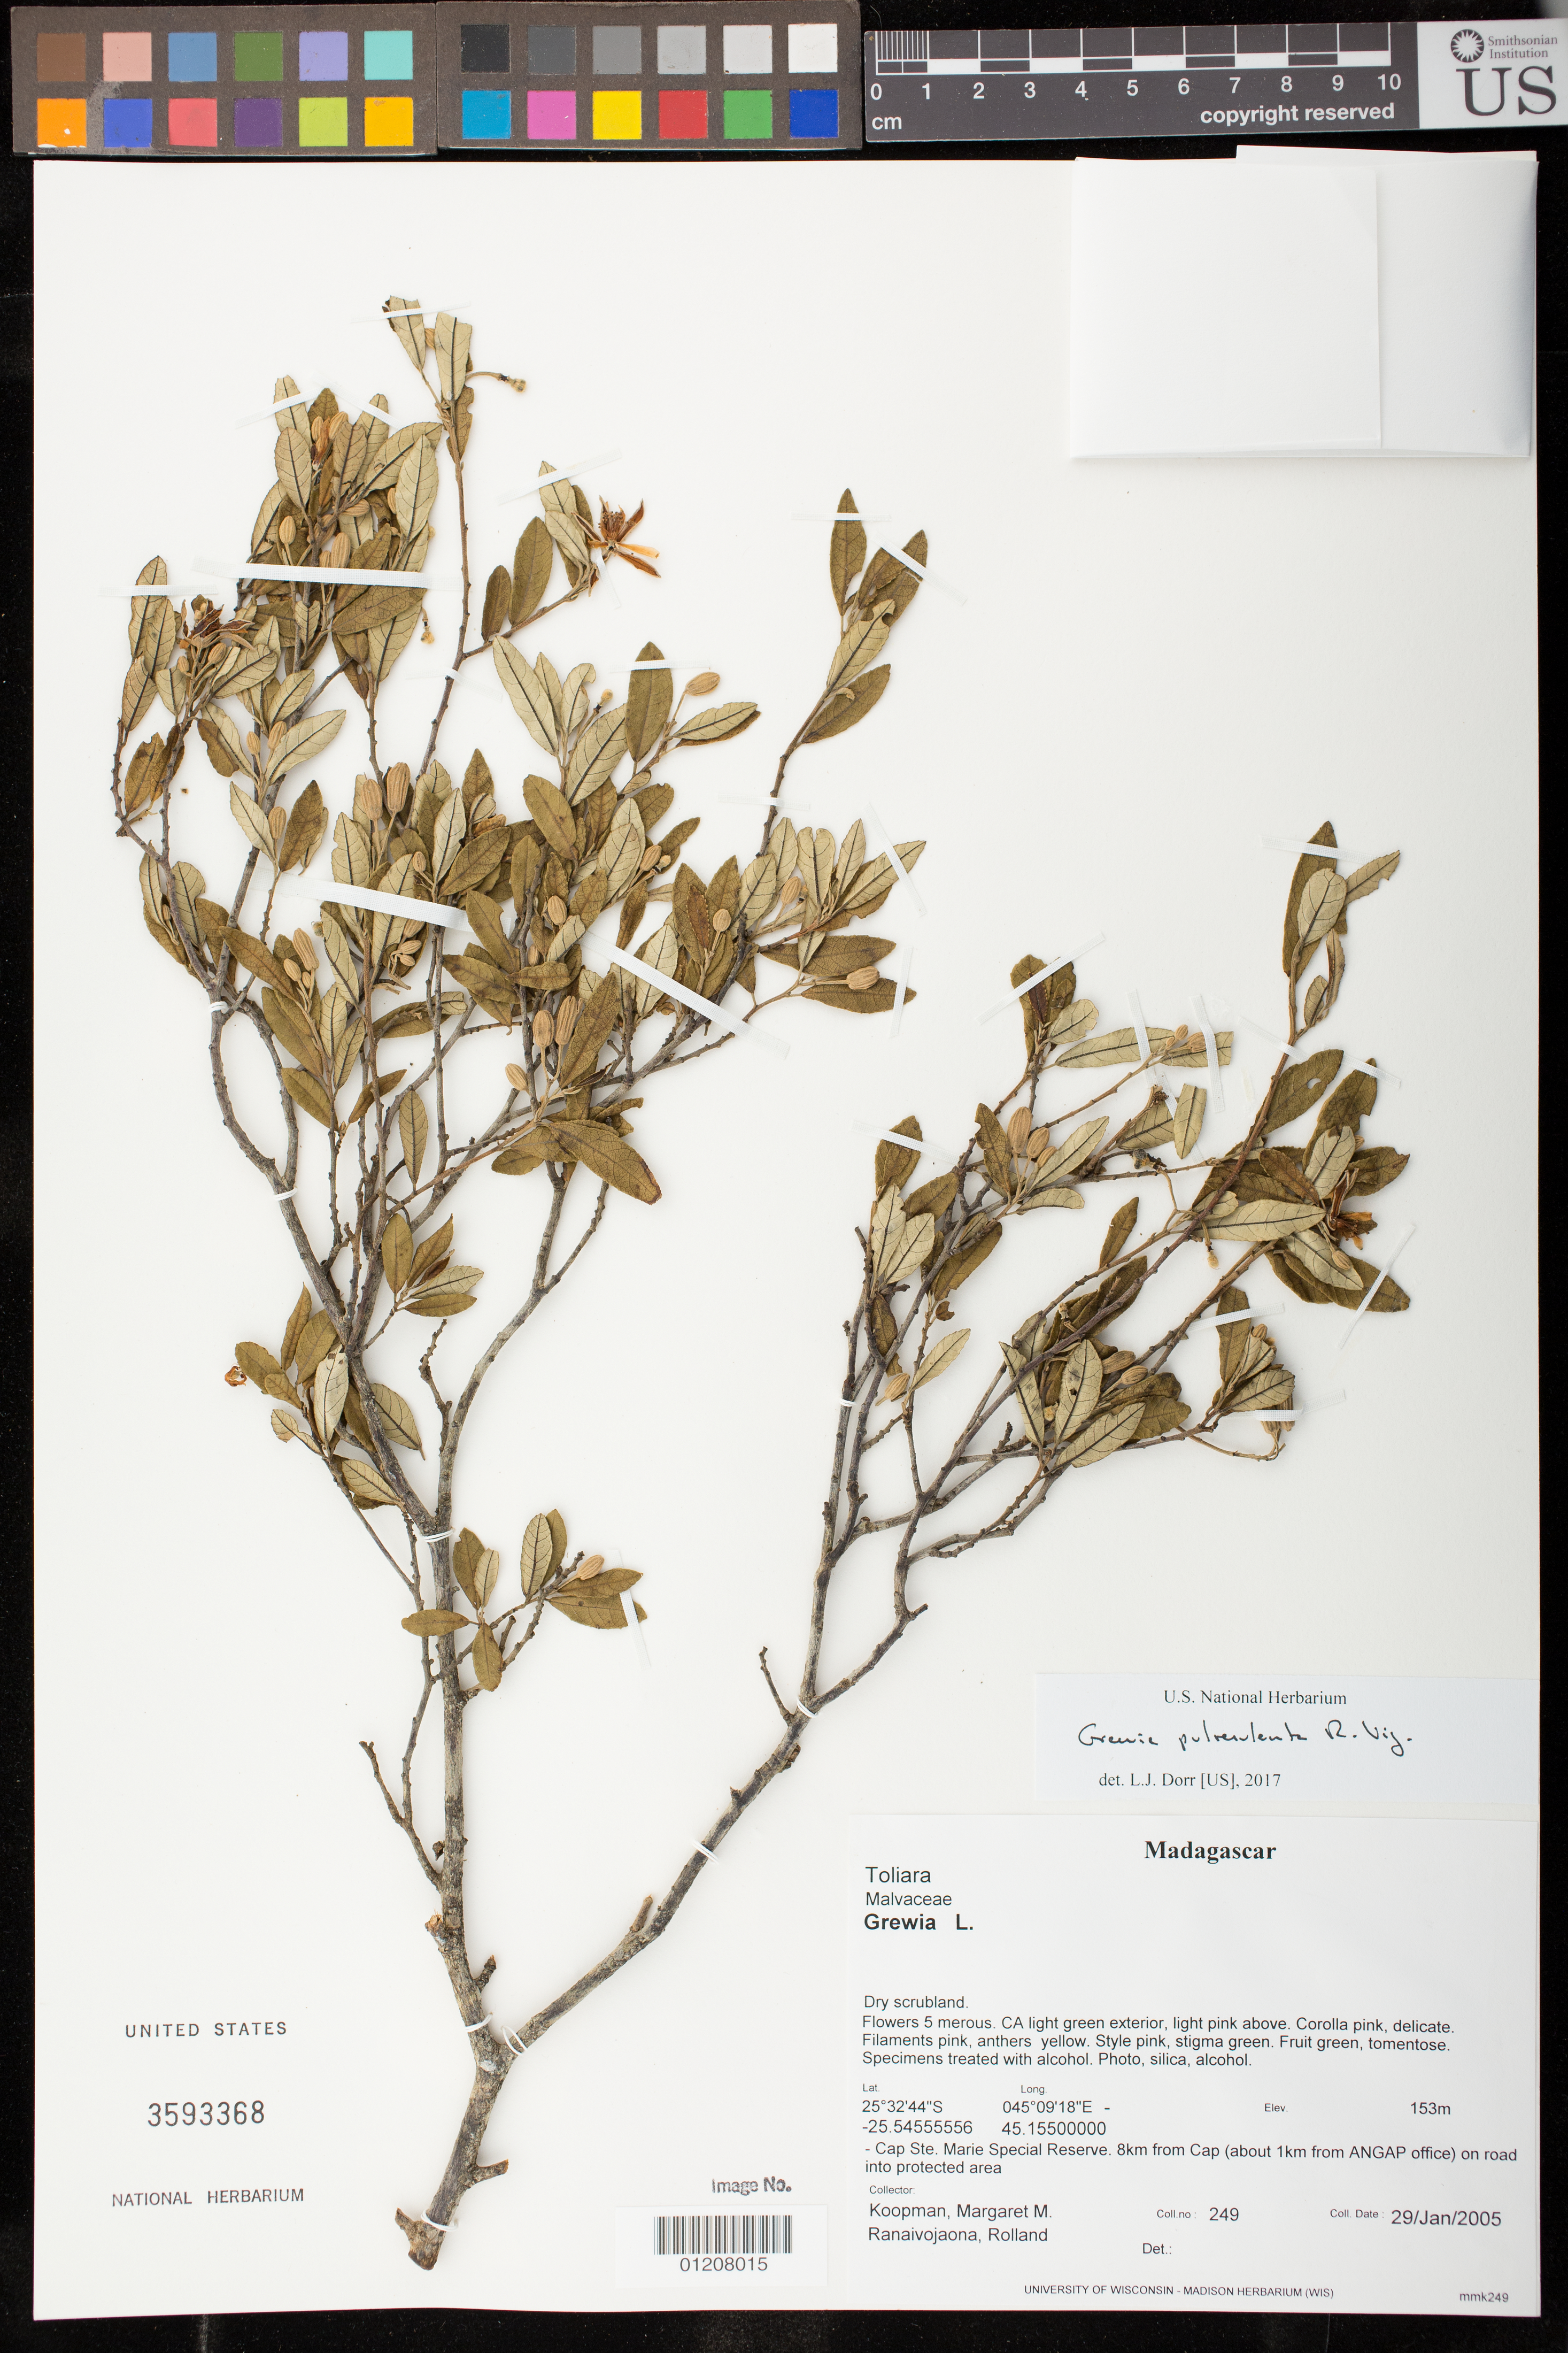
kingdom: Plantae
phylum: Tracheophyta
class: Magnoliopsida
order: Malvales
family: Malvaceae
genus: Grewia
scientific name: Grewia pulverulenta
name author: R. Vig.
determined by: Dorr, L. J., (BOT), Smithsonian Institution - National Museum of Natural History (UNITED STATES)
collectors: M. M. Koopman & R. Ranaivojaona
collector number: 249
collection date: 2005-01-29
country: Madagascar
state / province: Androy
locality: Toliara. Dry scrubland. Cap Ste. Marie Special Reserve. 8km from Cap (about 1km from ANGAP office) on road into protected area.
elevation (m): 153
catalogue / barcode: US 3593368